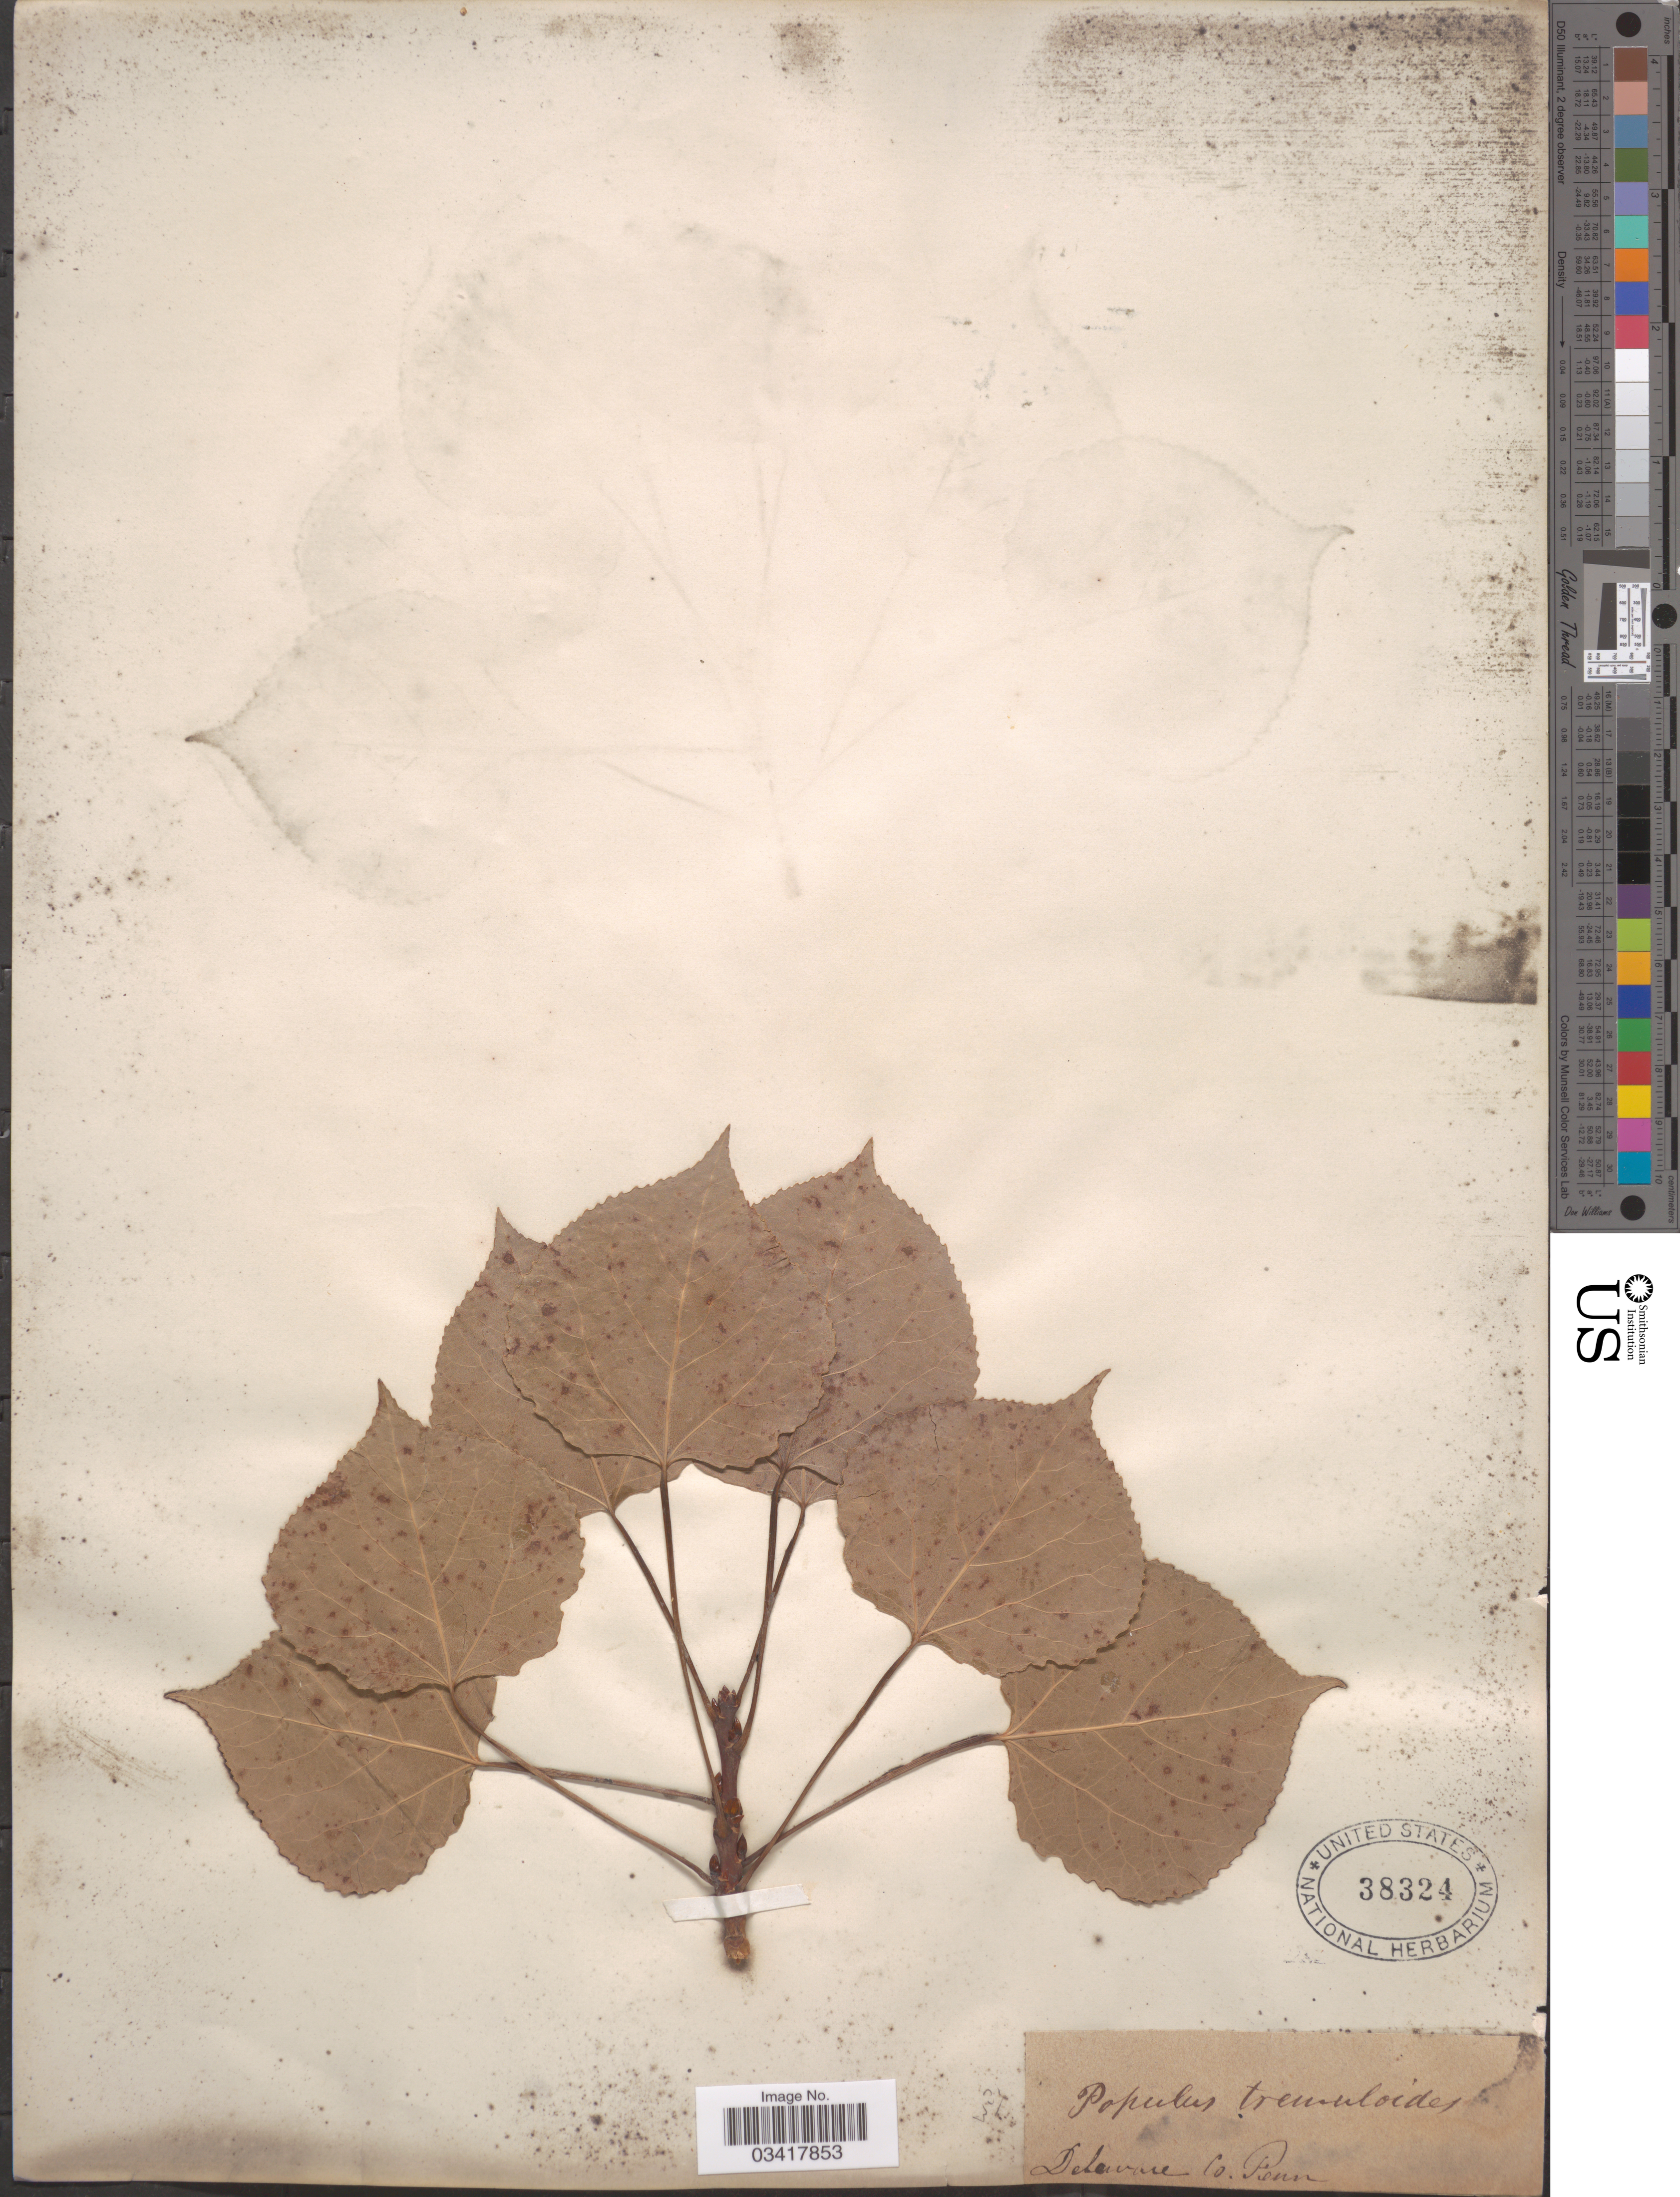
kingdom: Plantae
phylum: Tracheophyta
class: Magnoliopsida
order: Malpighiales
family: Salicaceae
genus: Populus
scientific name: Populus tremuloides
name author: Michx.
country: United States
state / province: Pennsylvania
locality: Delaware Co.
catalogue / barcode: US 38324